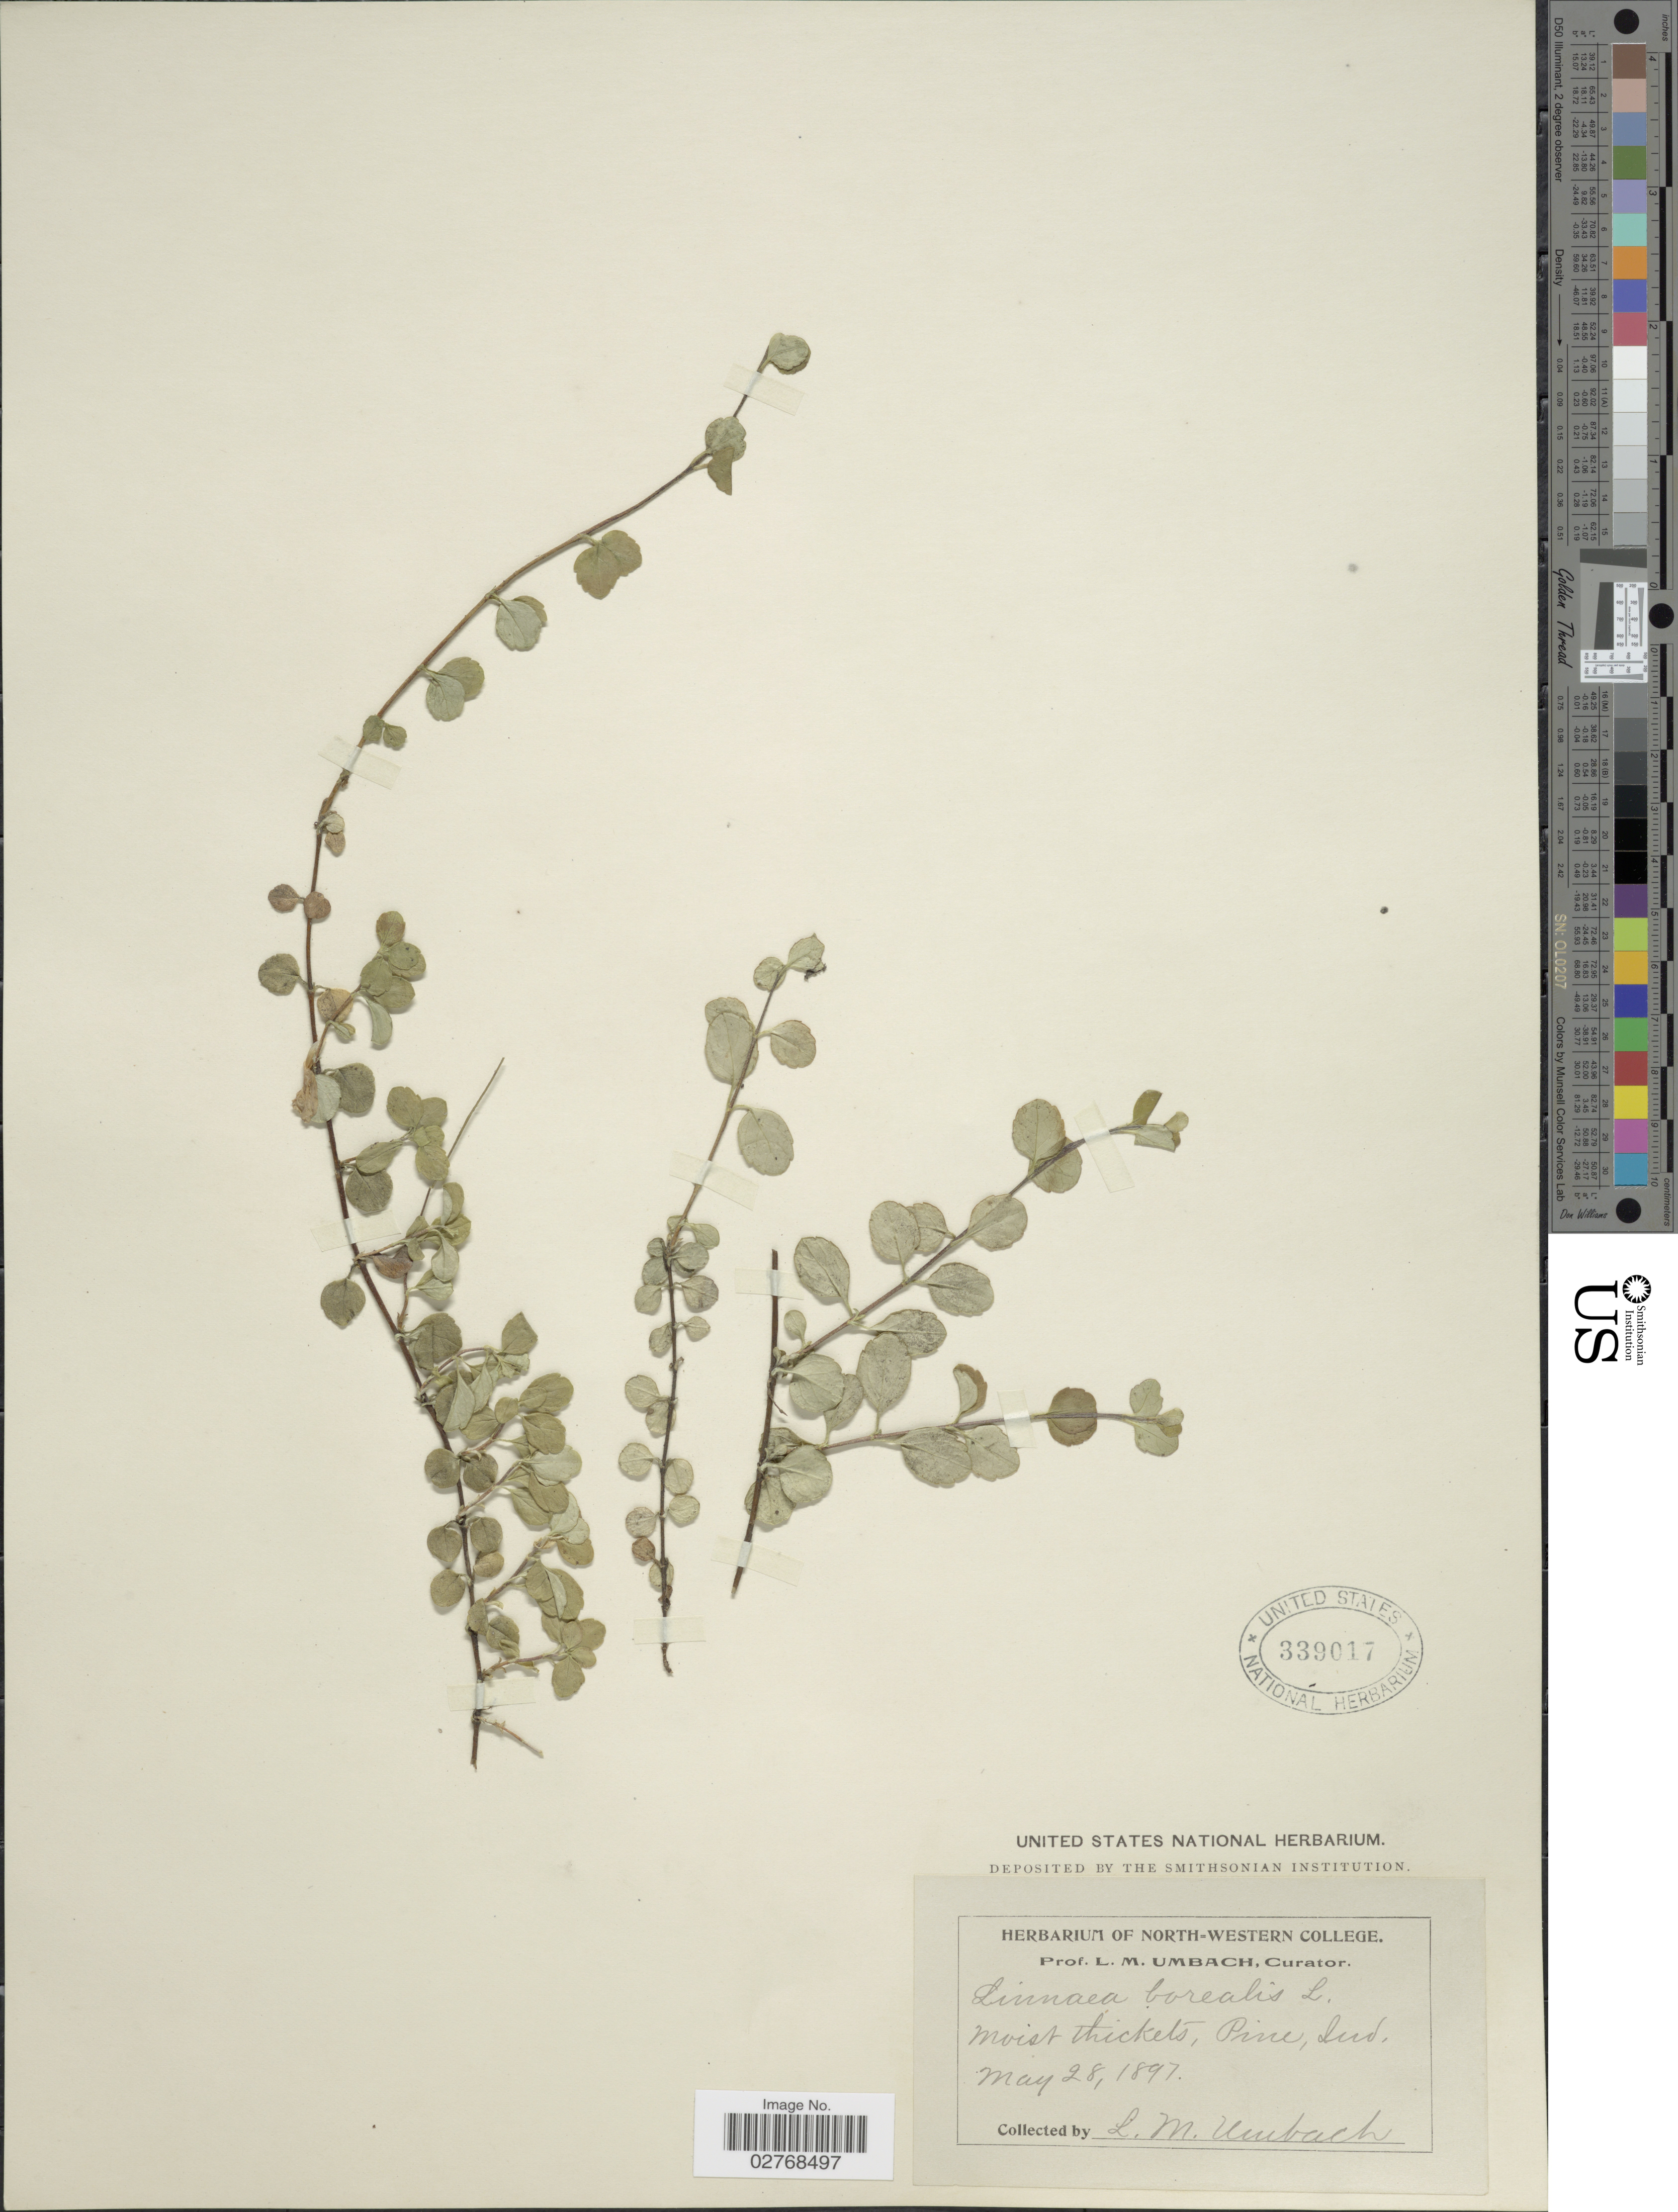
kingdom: Plantae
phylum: Tracheophyta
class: Magnoliopsida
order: Dipsacales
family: Caprifoliaceae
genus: Linnaea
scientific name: Linnaea borealis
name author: L.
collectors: L. M. Umbach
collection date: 1897-05-28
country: United States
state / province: Indiana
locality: Pine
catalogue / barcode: US 339017